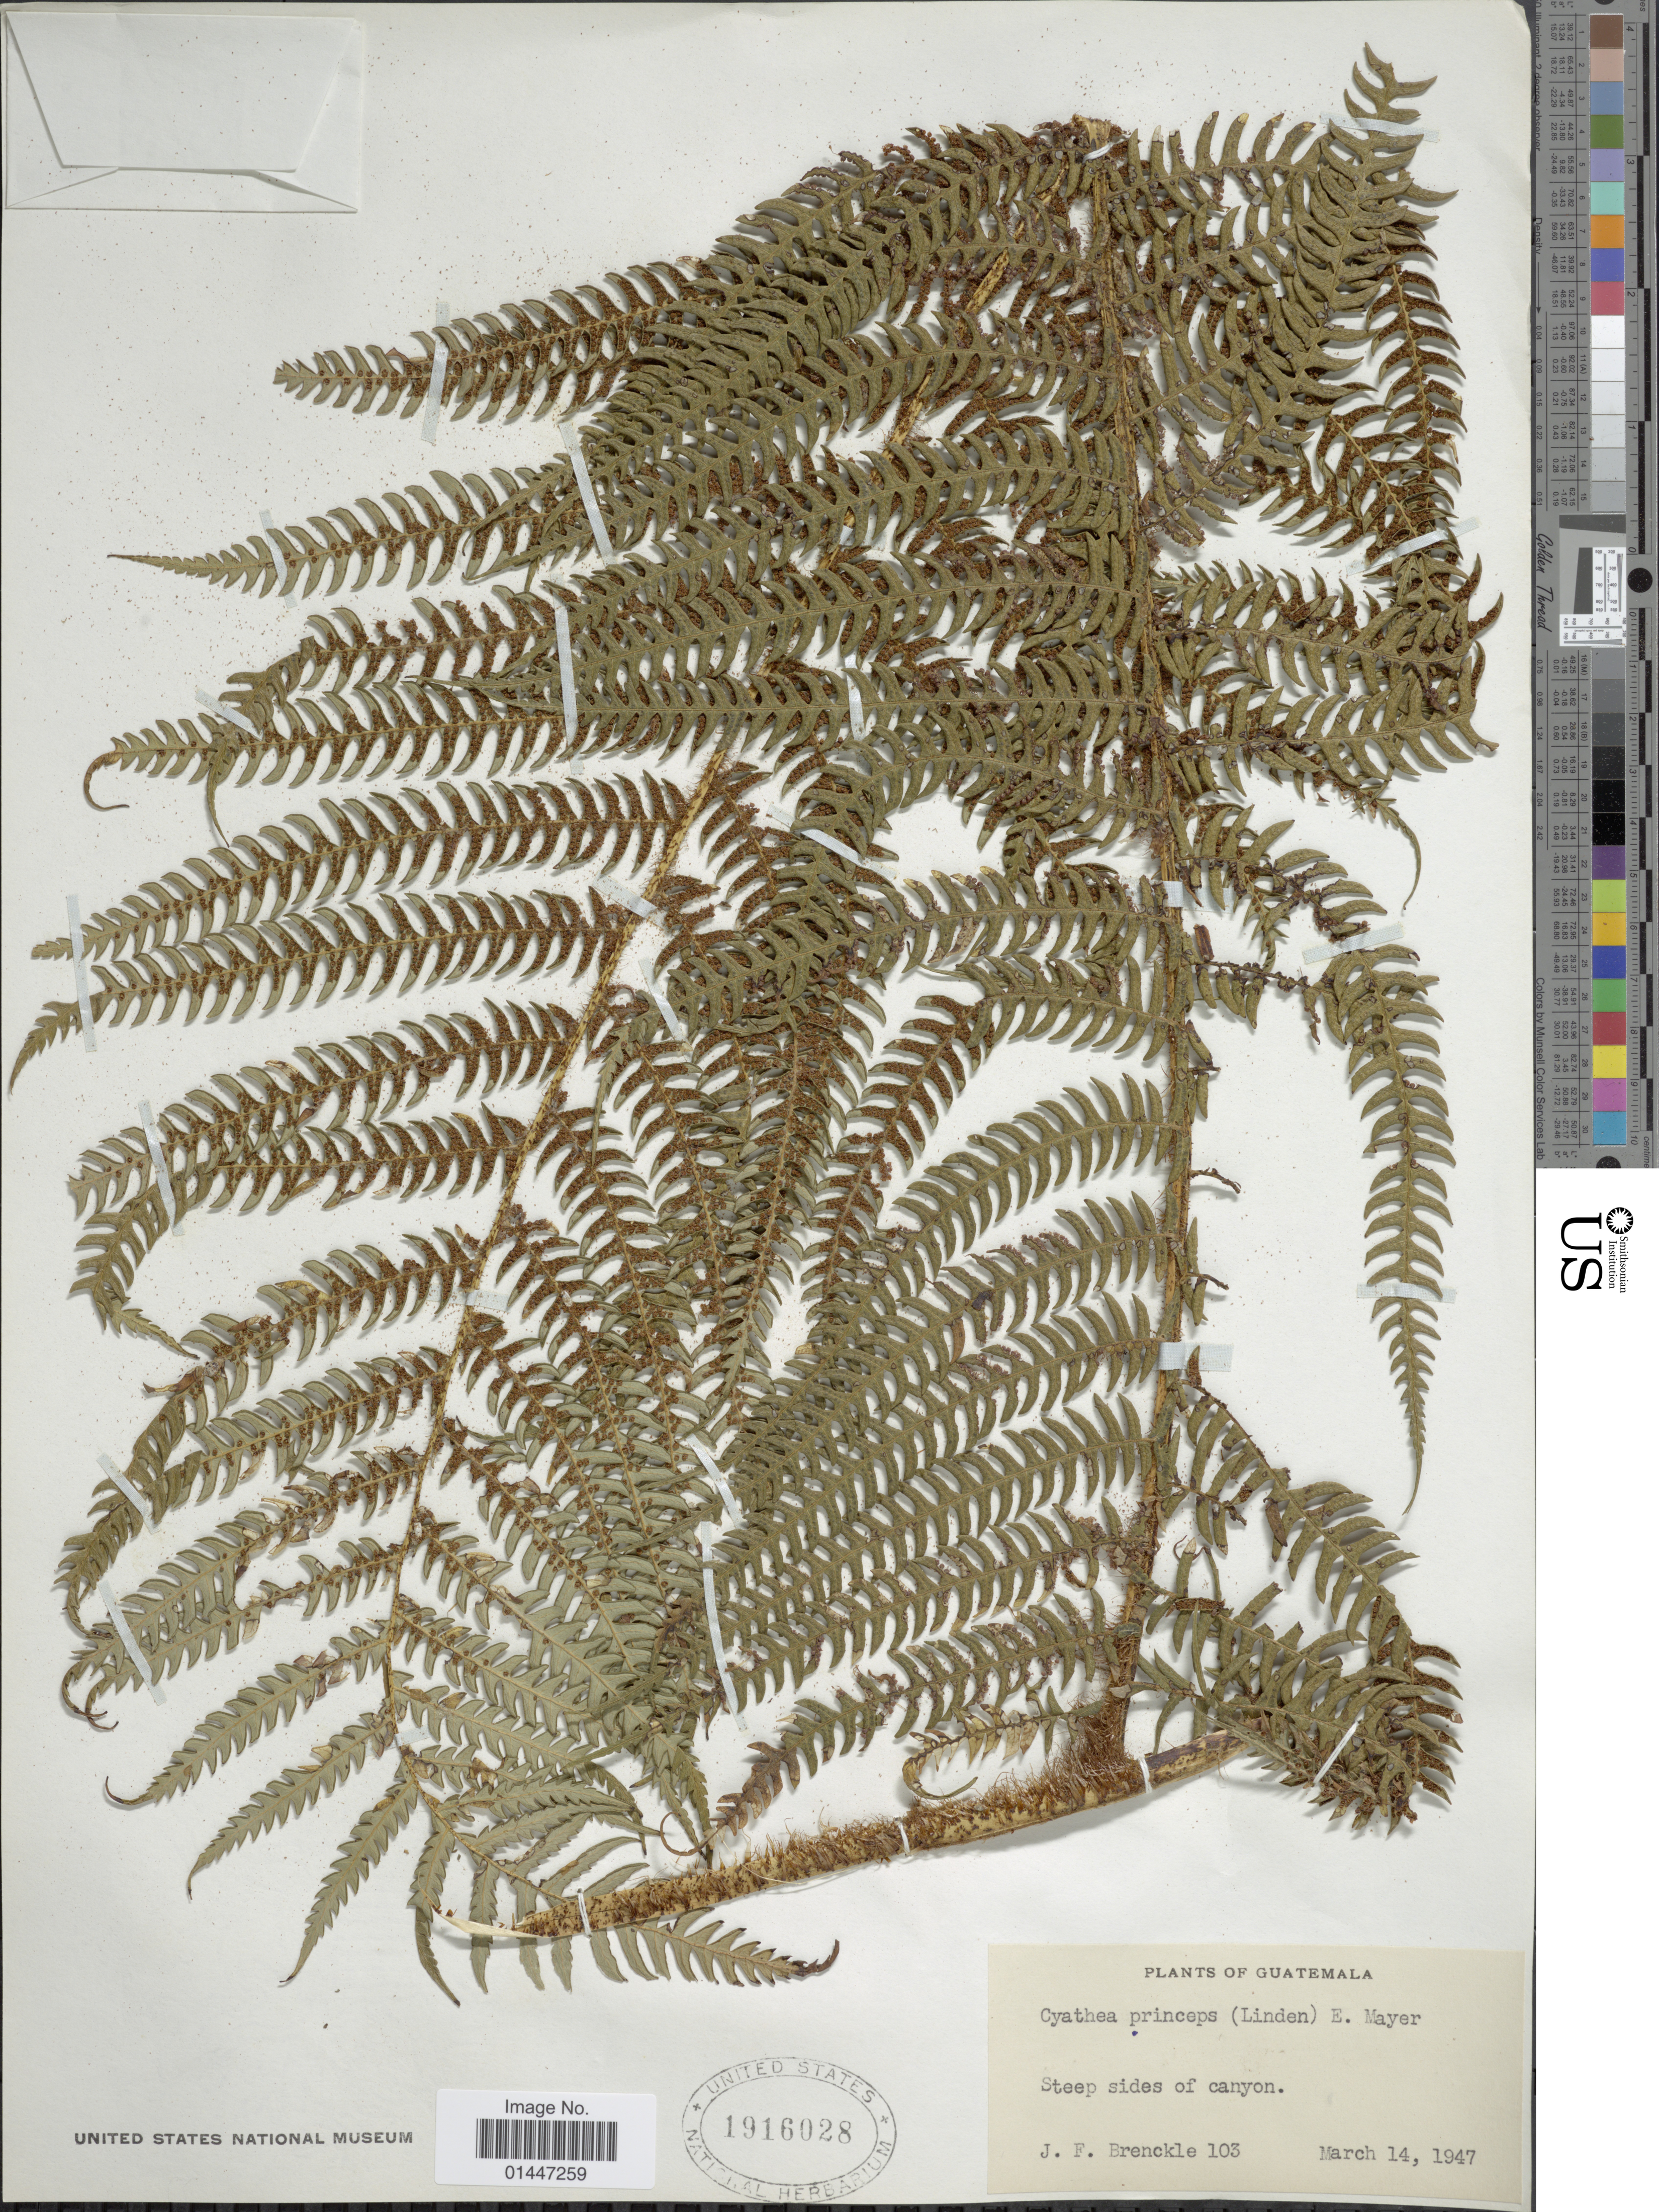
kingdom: Plantae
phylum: Tracheophyta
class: Polypodiopsida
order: Cyatheales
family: Cyatheaceae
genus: Sphaeropteris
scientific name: Sphaeropteris horrida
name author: (Liebm.) R.M. Tryon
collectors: J. Brenckle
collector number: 103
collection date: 1947-03-14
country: Guatemala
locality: Steep sides of canyon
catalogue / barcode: US 1916028